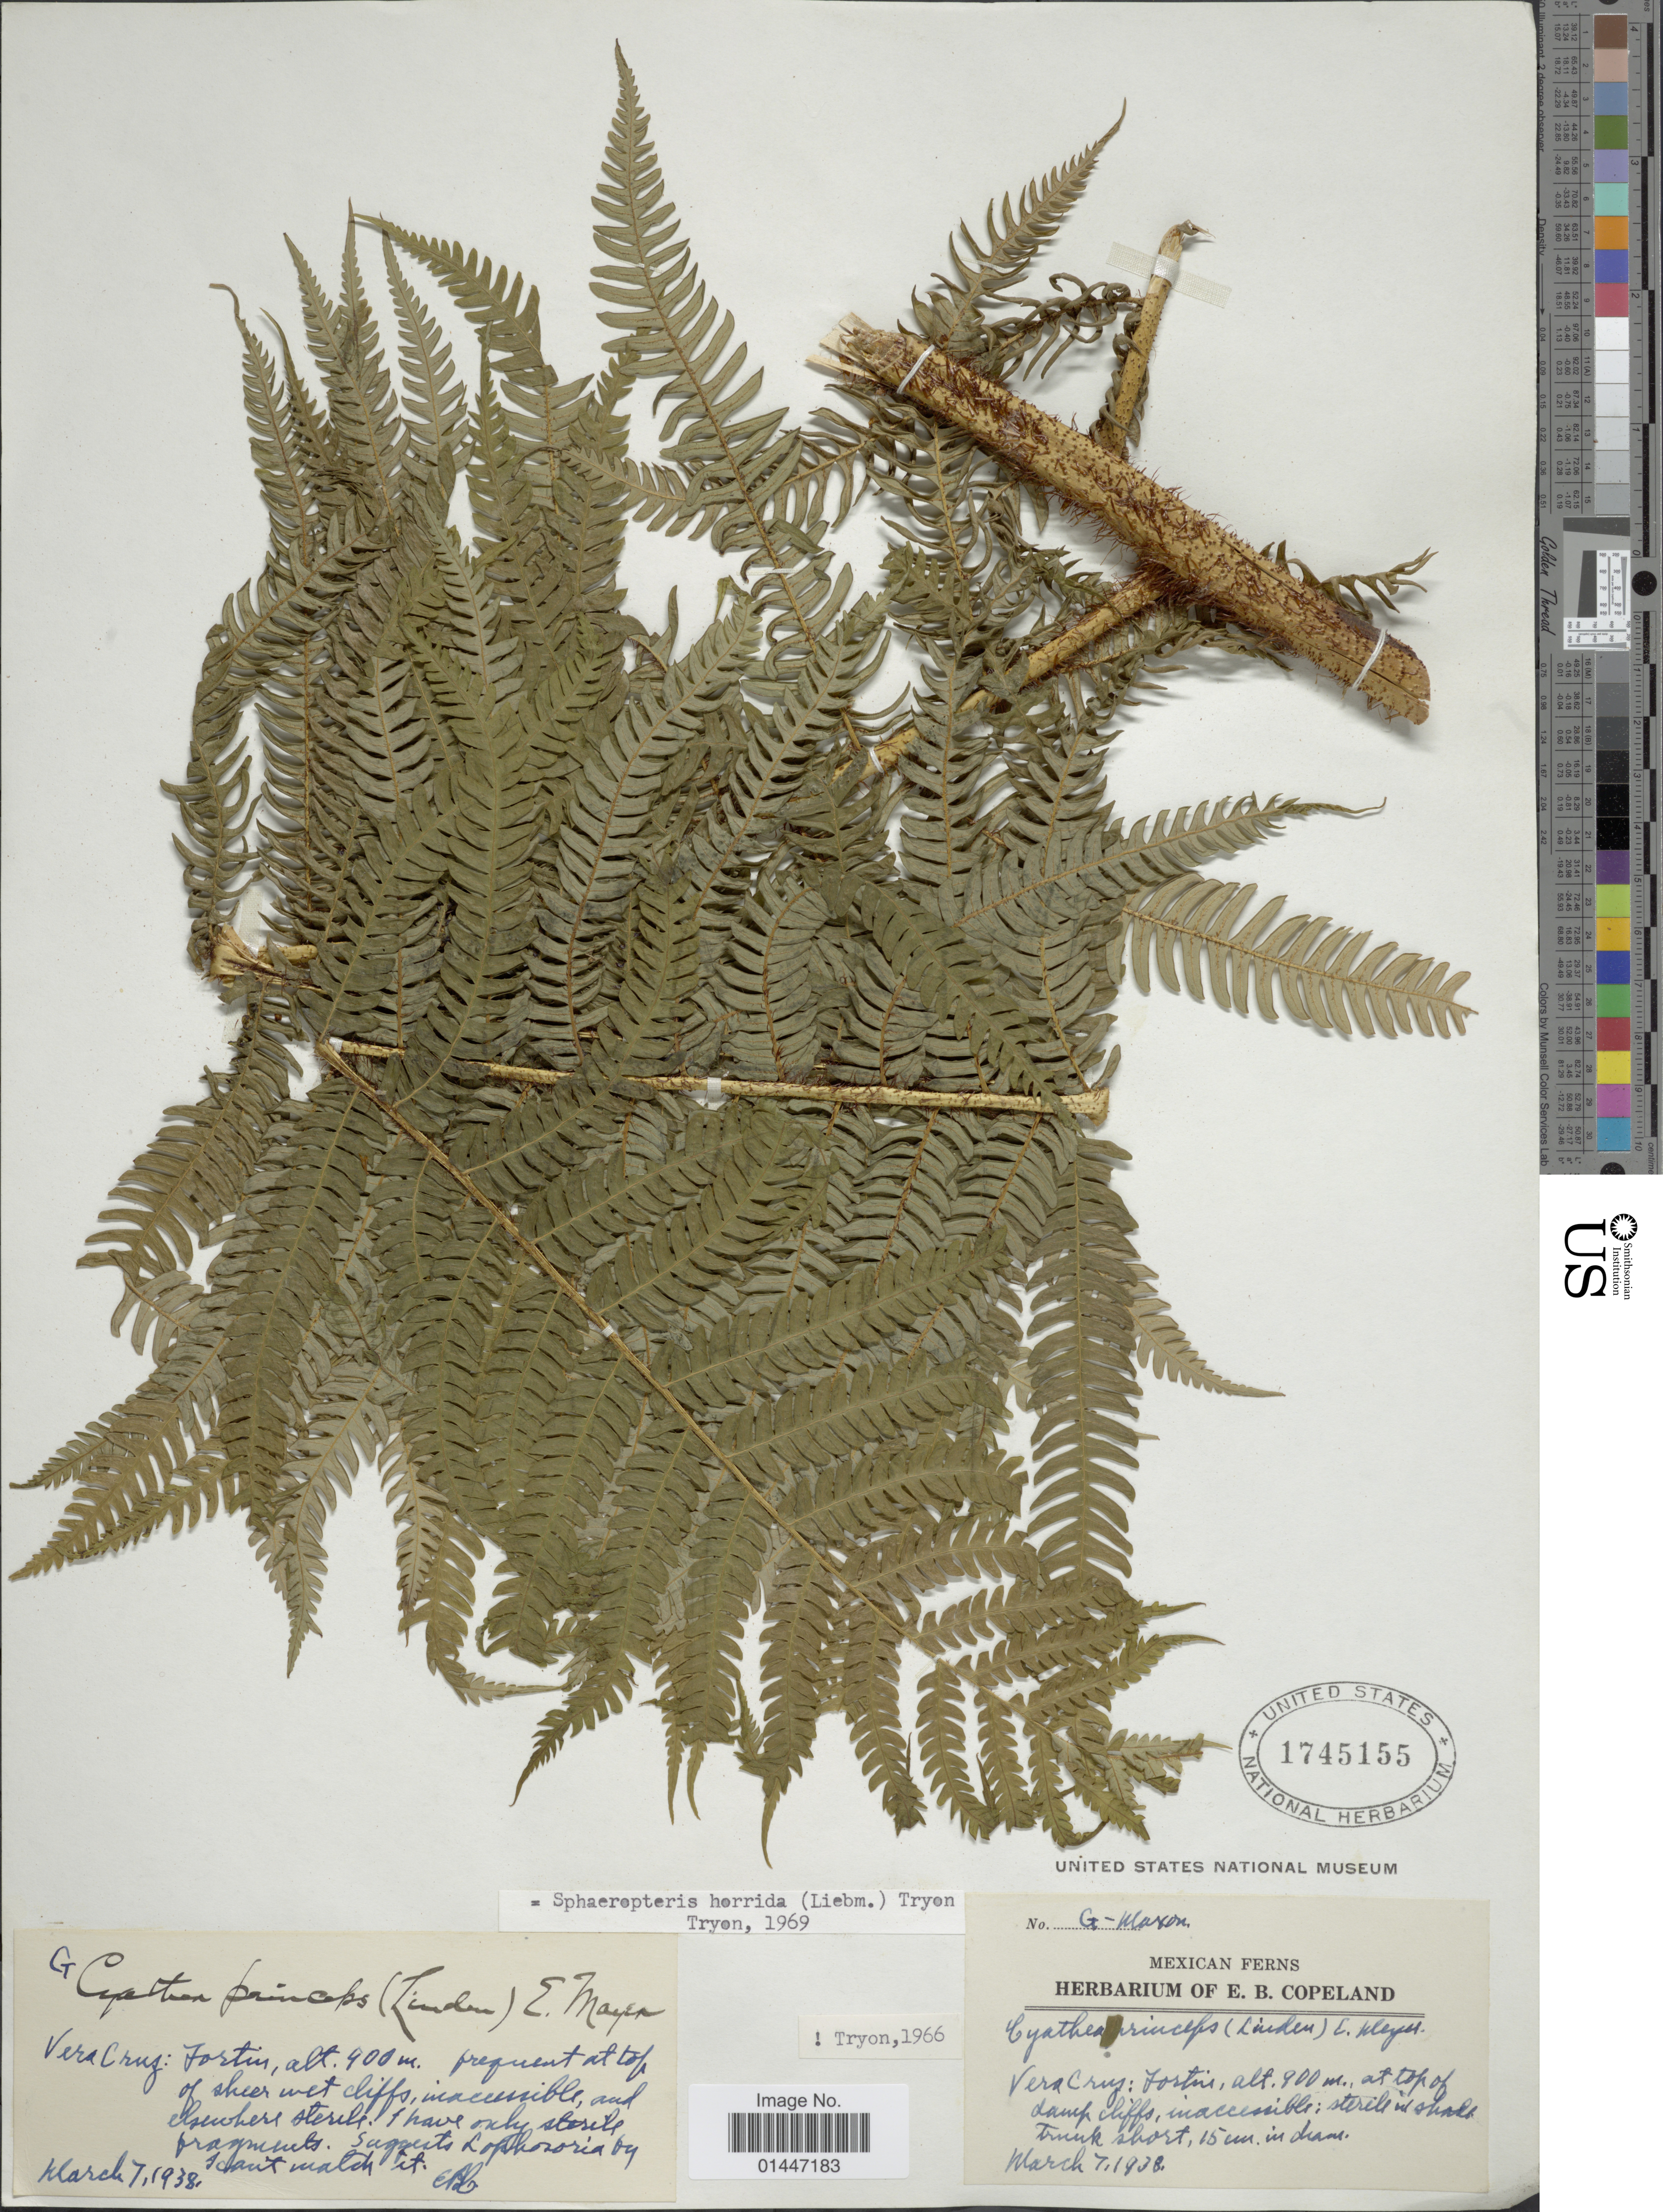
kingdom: Plantae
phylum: Tracheophyta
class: Polypodiopsida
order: Cyatheales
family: Cyatheaceae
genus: Sphaeropteris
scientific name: Sphaeropteris horrida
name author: (Liebm.) R.M. Tryon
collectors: E. B. Copeland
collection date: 1938-03-07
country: Mexico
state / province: Veracruz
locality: Vera Cruz: Fortin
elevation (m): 900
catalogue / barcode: US 1745155